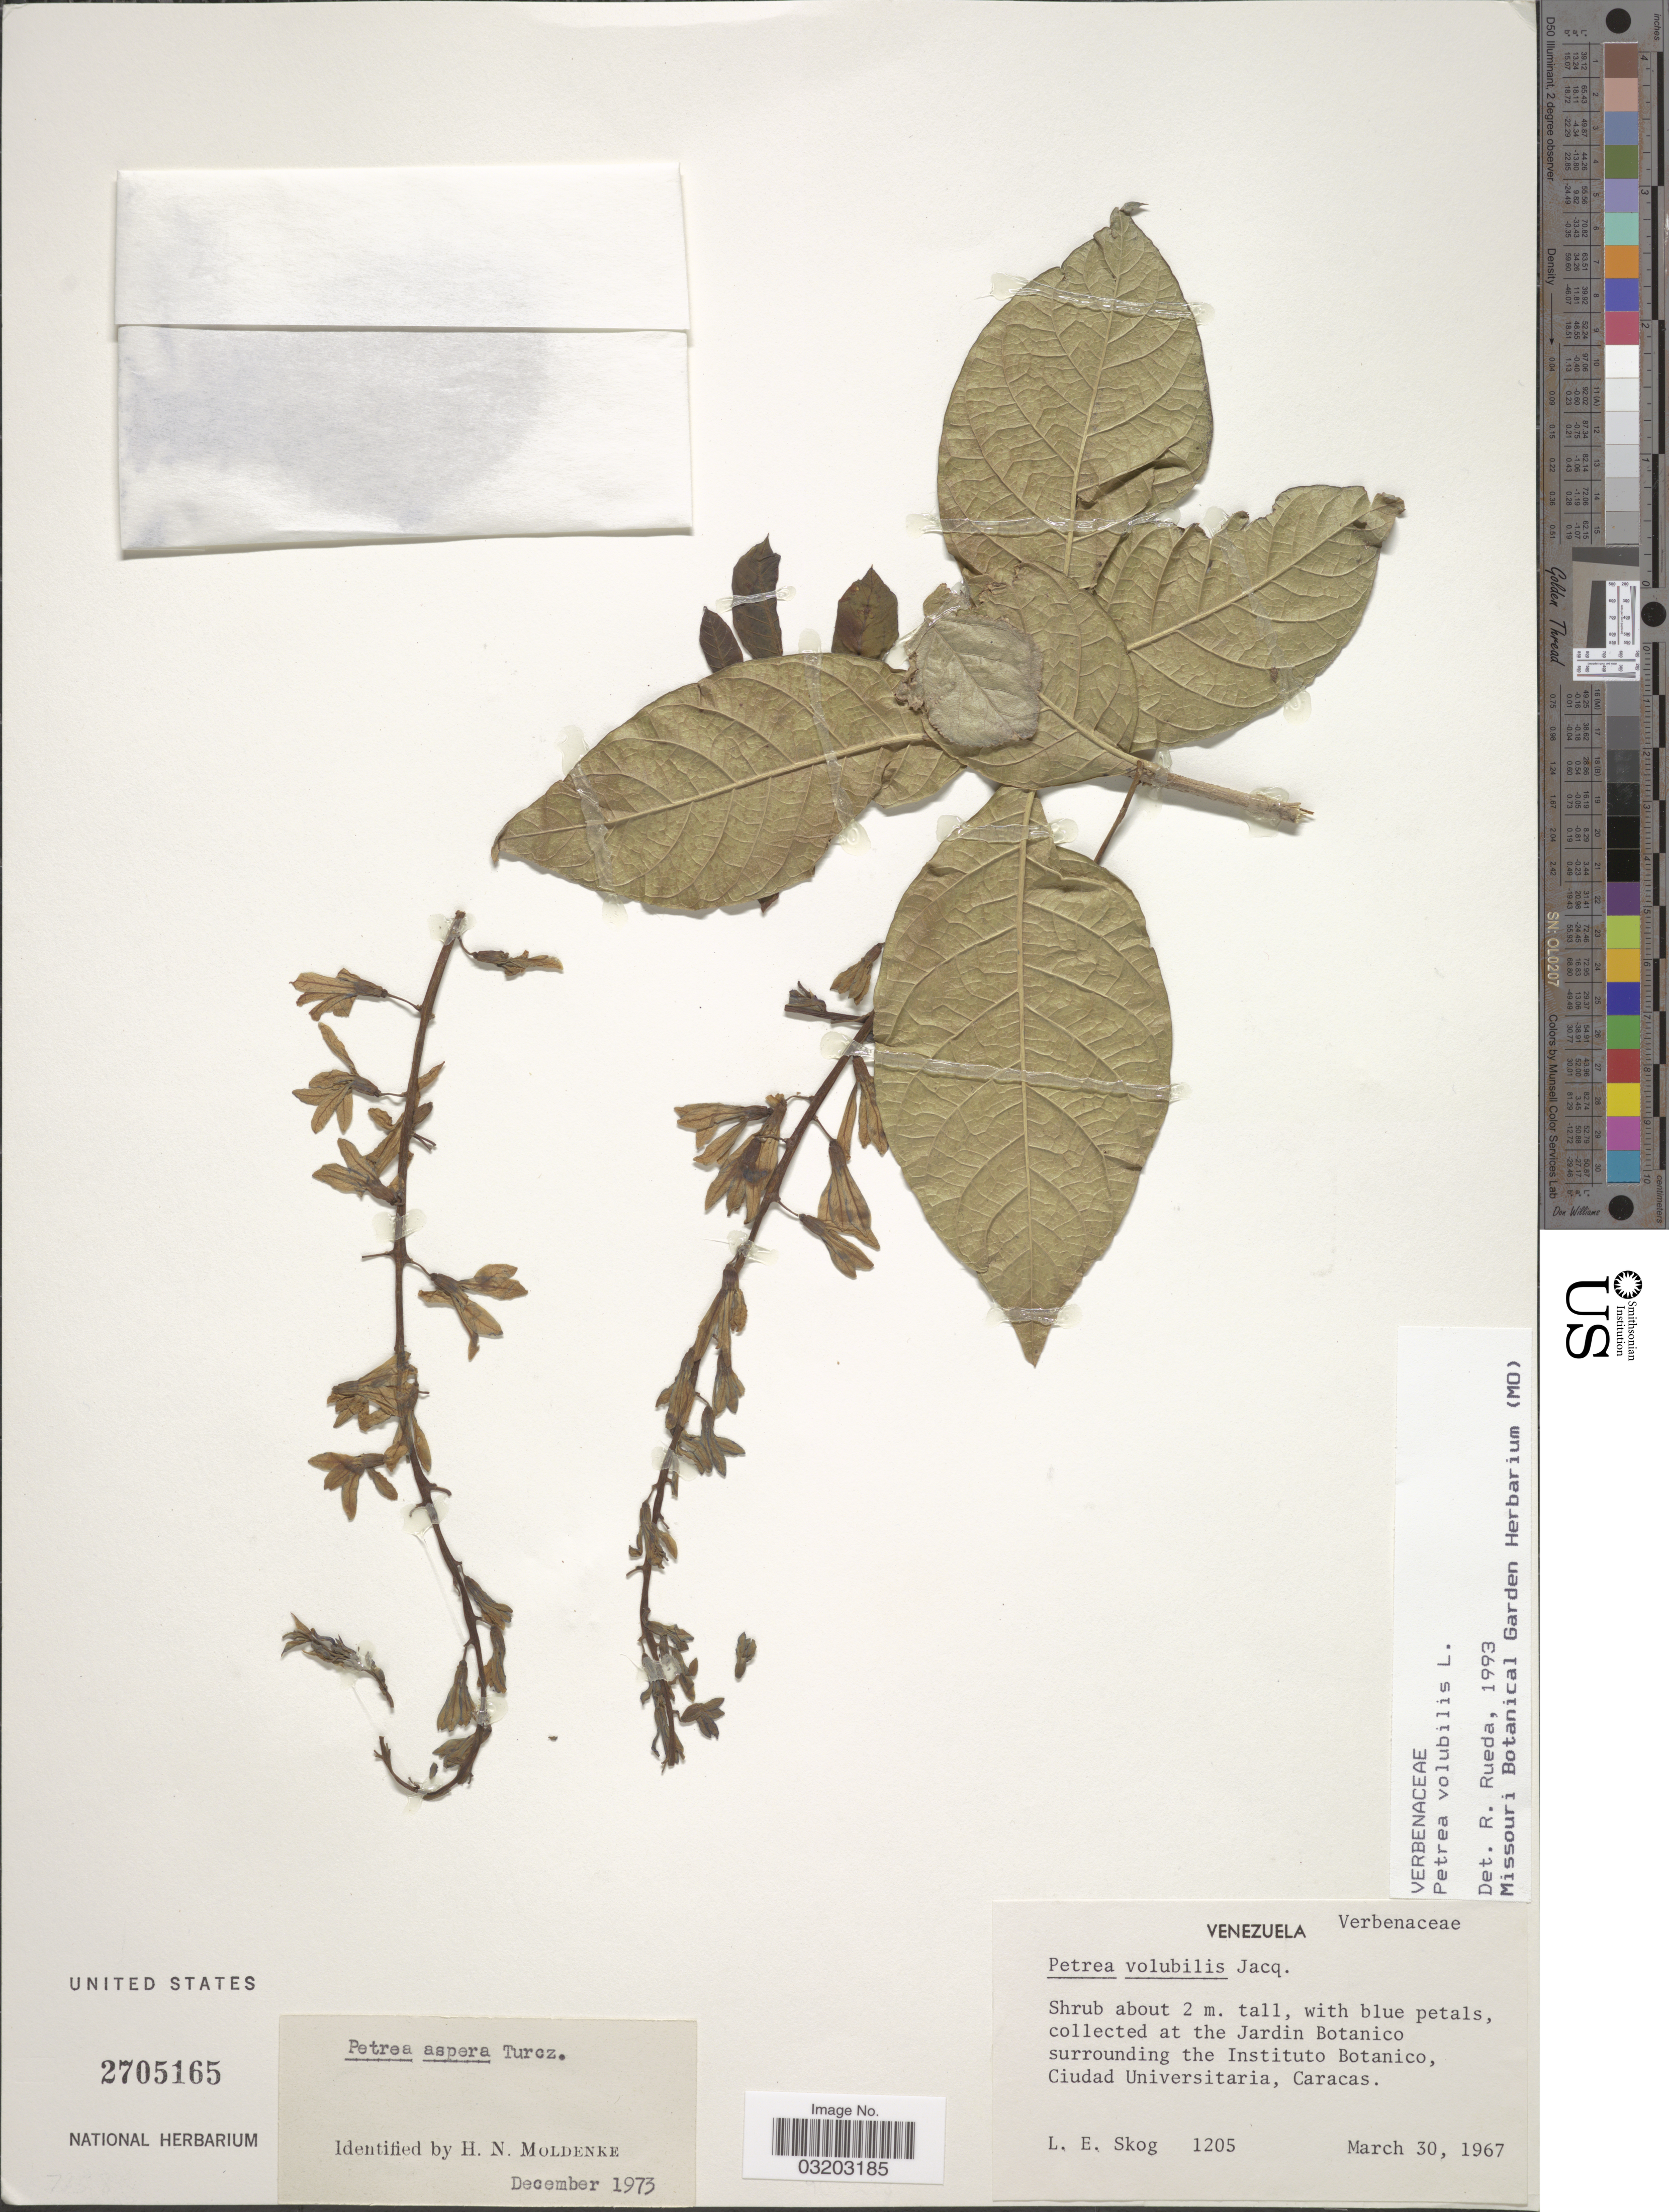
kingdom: Plantae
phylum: Tracheophyta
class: Magnoliopsida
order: Lamiales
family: Verbenaceae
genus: Petrea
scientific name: Petrea volubilis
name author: L.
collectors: L. E. Skog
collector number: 1205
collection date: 1967-03-30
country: Venezuela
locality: Jardin Botanico surrounding the Istituto Botanico, Ciudad Universitaria, Caracas.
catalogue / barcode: US 2705165